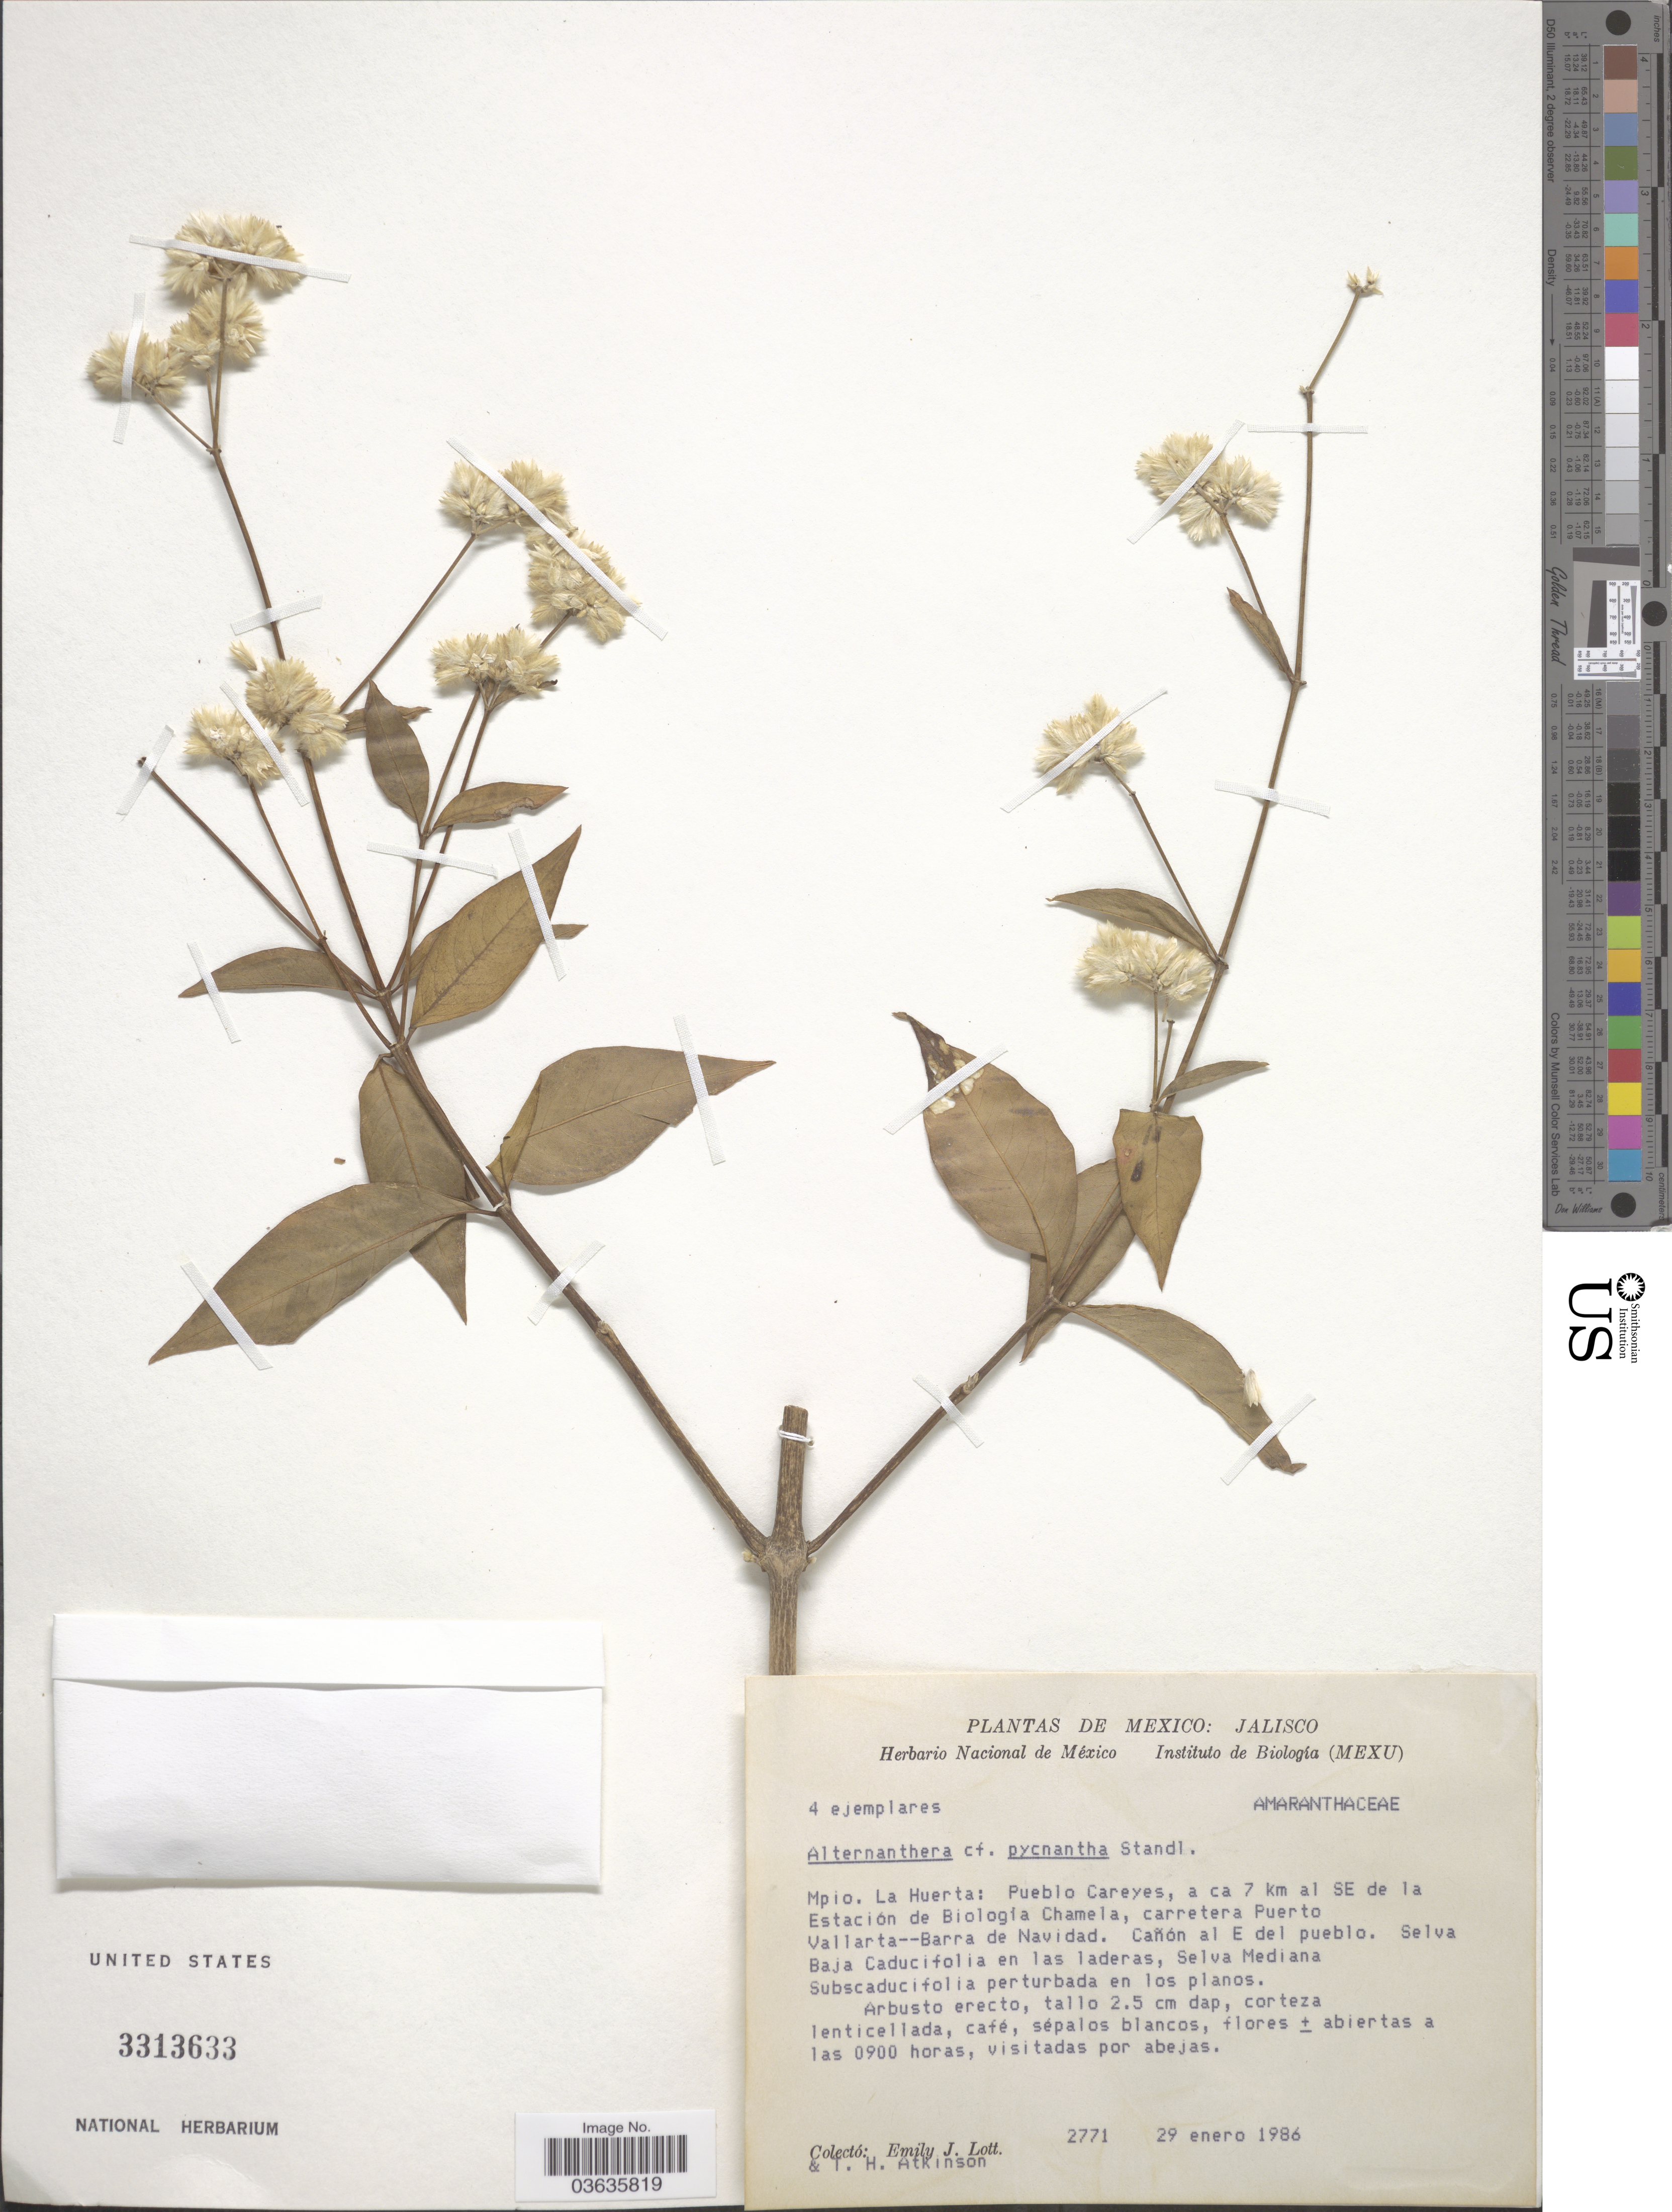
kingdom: Plantae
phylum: Tracheophyta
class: Magnoliopsida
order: Caryophyllales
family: Amaranthaceae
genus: Alternanthera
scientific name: Alternanthera pycnantha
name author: (Benth.) Standl.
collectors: E. J. Lott & Atkinson, T. H.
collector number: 2771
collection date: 1986-01-29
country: Mexico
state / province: Jalisco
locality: Mpio. La Huerta: Pueblo Careyes, a ca 7 km al SE de la Estación de Biologica Chamela, carretera Puerto Vallarta--Barra de Navidad. Cañón al E del pueblo.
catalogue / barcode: US 3313633